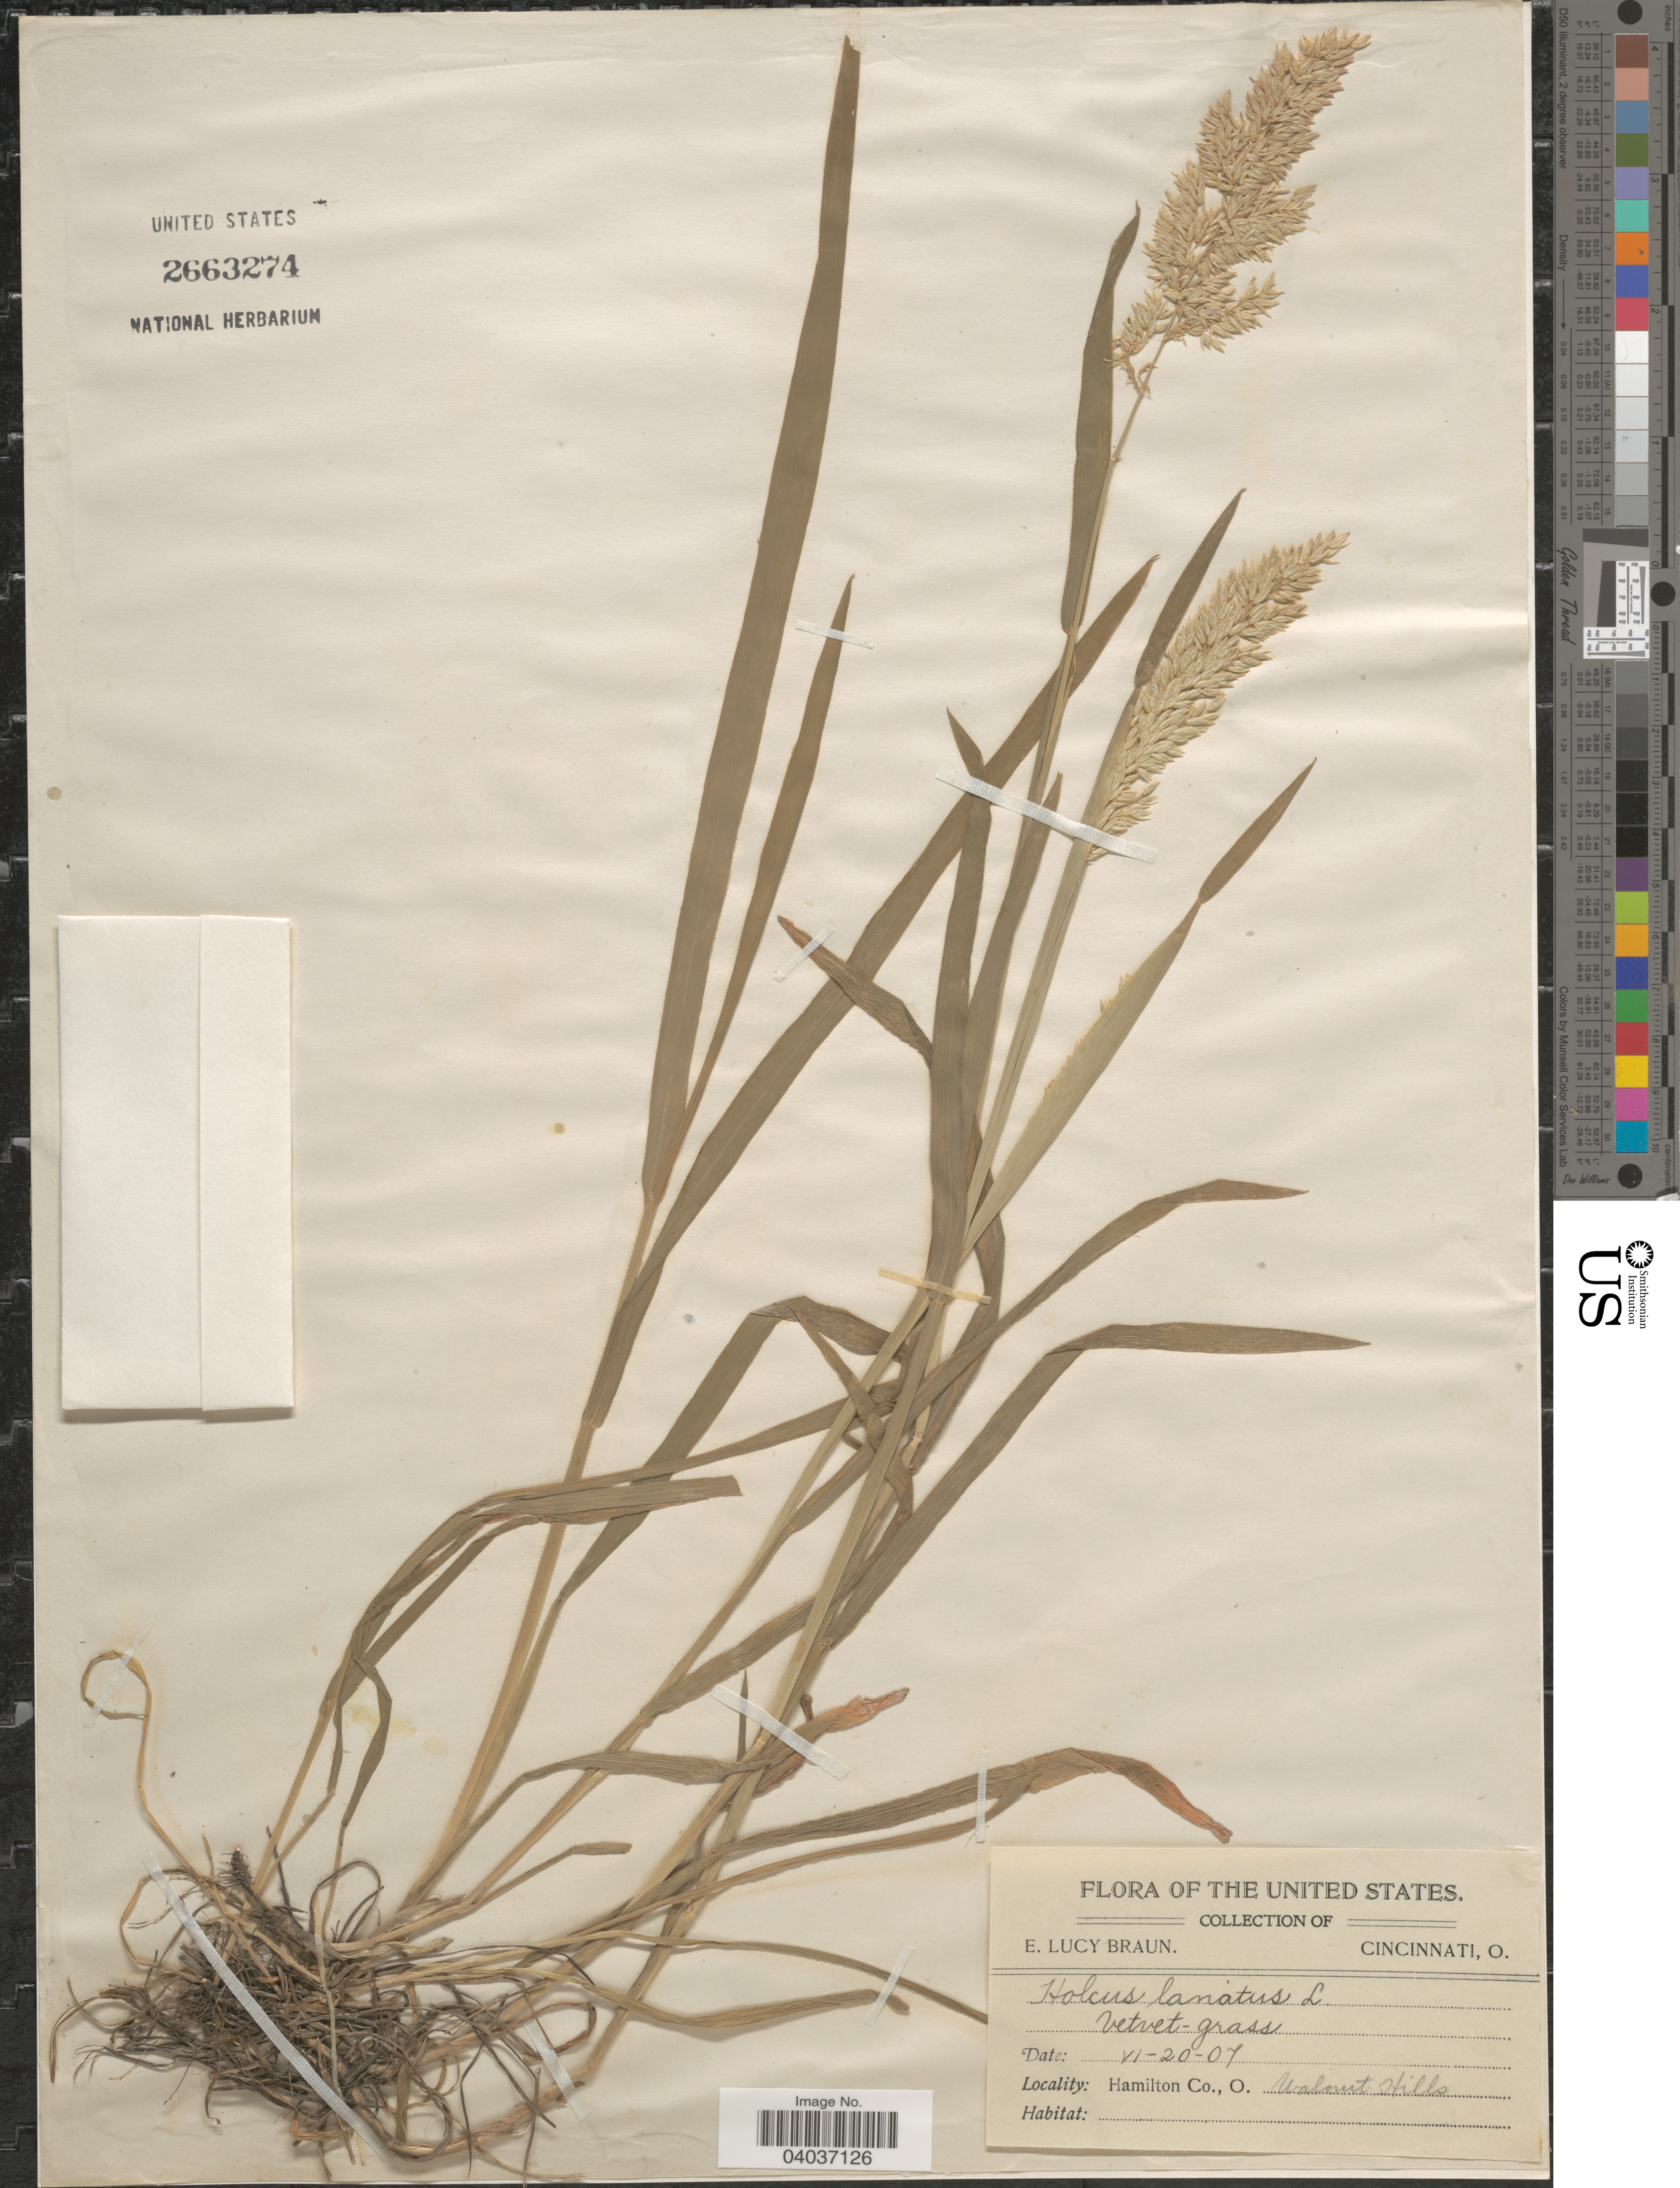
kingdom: Plantae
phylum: Tracheophyta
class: Liliopsida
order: Poales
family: Poaceae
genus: Holcus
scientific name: Holcus lanatus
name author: L.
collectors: E. L. Braun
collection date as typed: Transcribed d/m/y: 20/6/7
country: United States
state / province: Ohio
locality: Hamilton Co., Walnut Hills.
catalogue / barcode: US 2663274